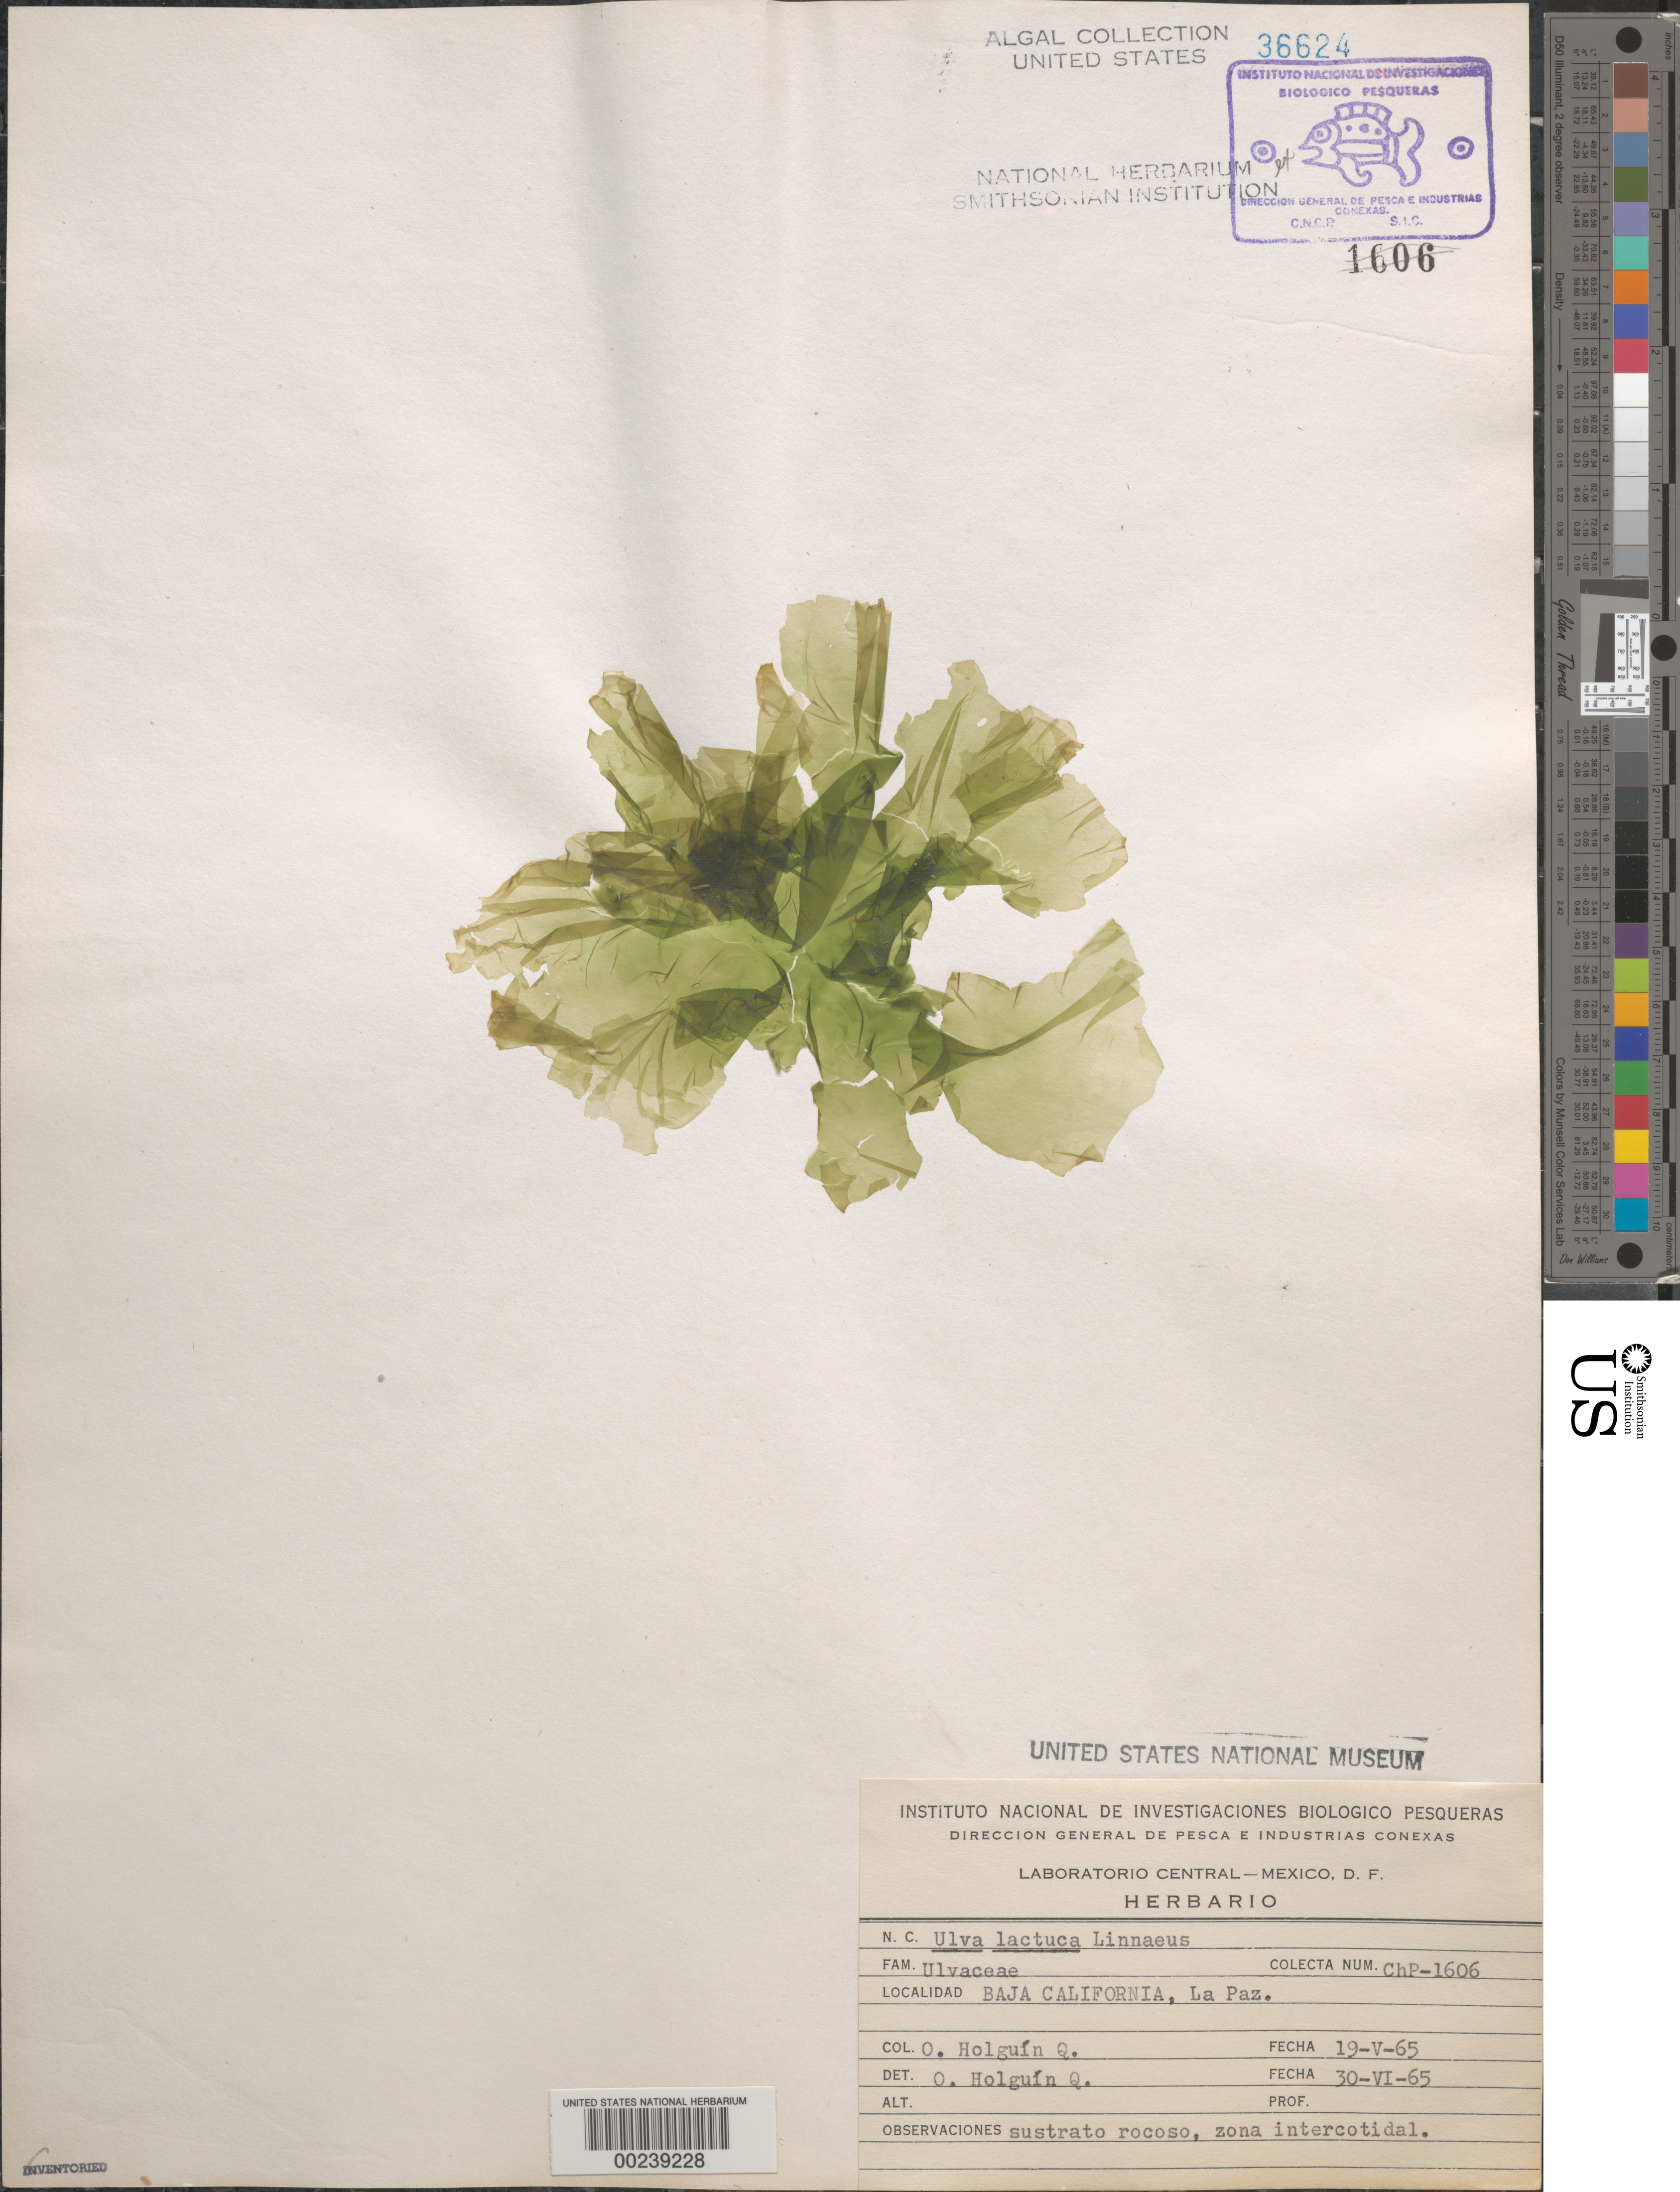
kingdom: Plantae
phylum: Chlorophyta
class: Ulvophyceae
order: Ulvales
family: Ulvaceae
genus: Ulva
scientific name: Ulva lactuca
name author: L.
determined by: Holguin Q., O.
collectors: O. Holguin Q.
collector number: Chp-1606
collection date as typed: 19 May 1965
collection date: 1965-05-19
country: Mexico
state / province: Baja California Sur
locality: La Paz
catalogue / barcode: US 36624